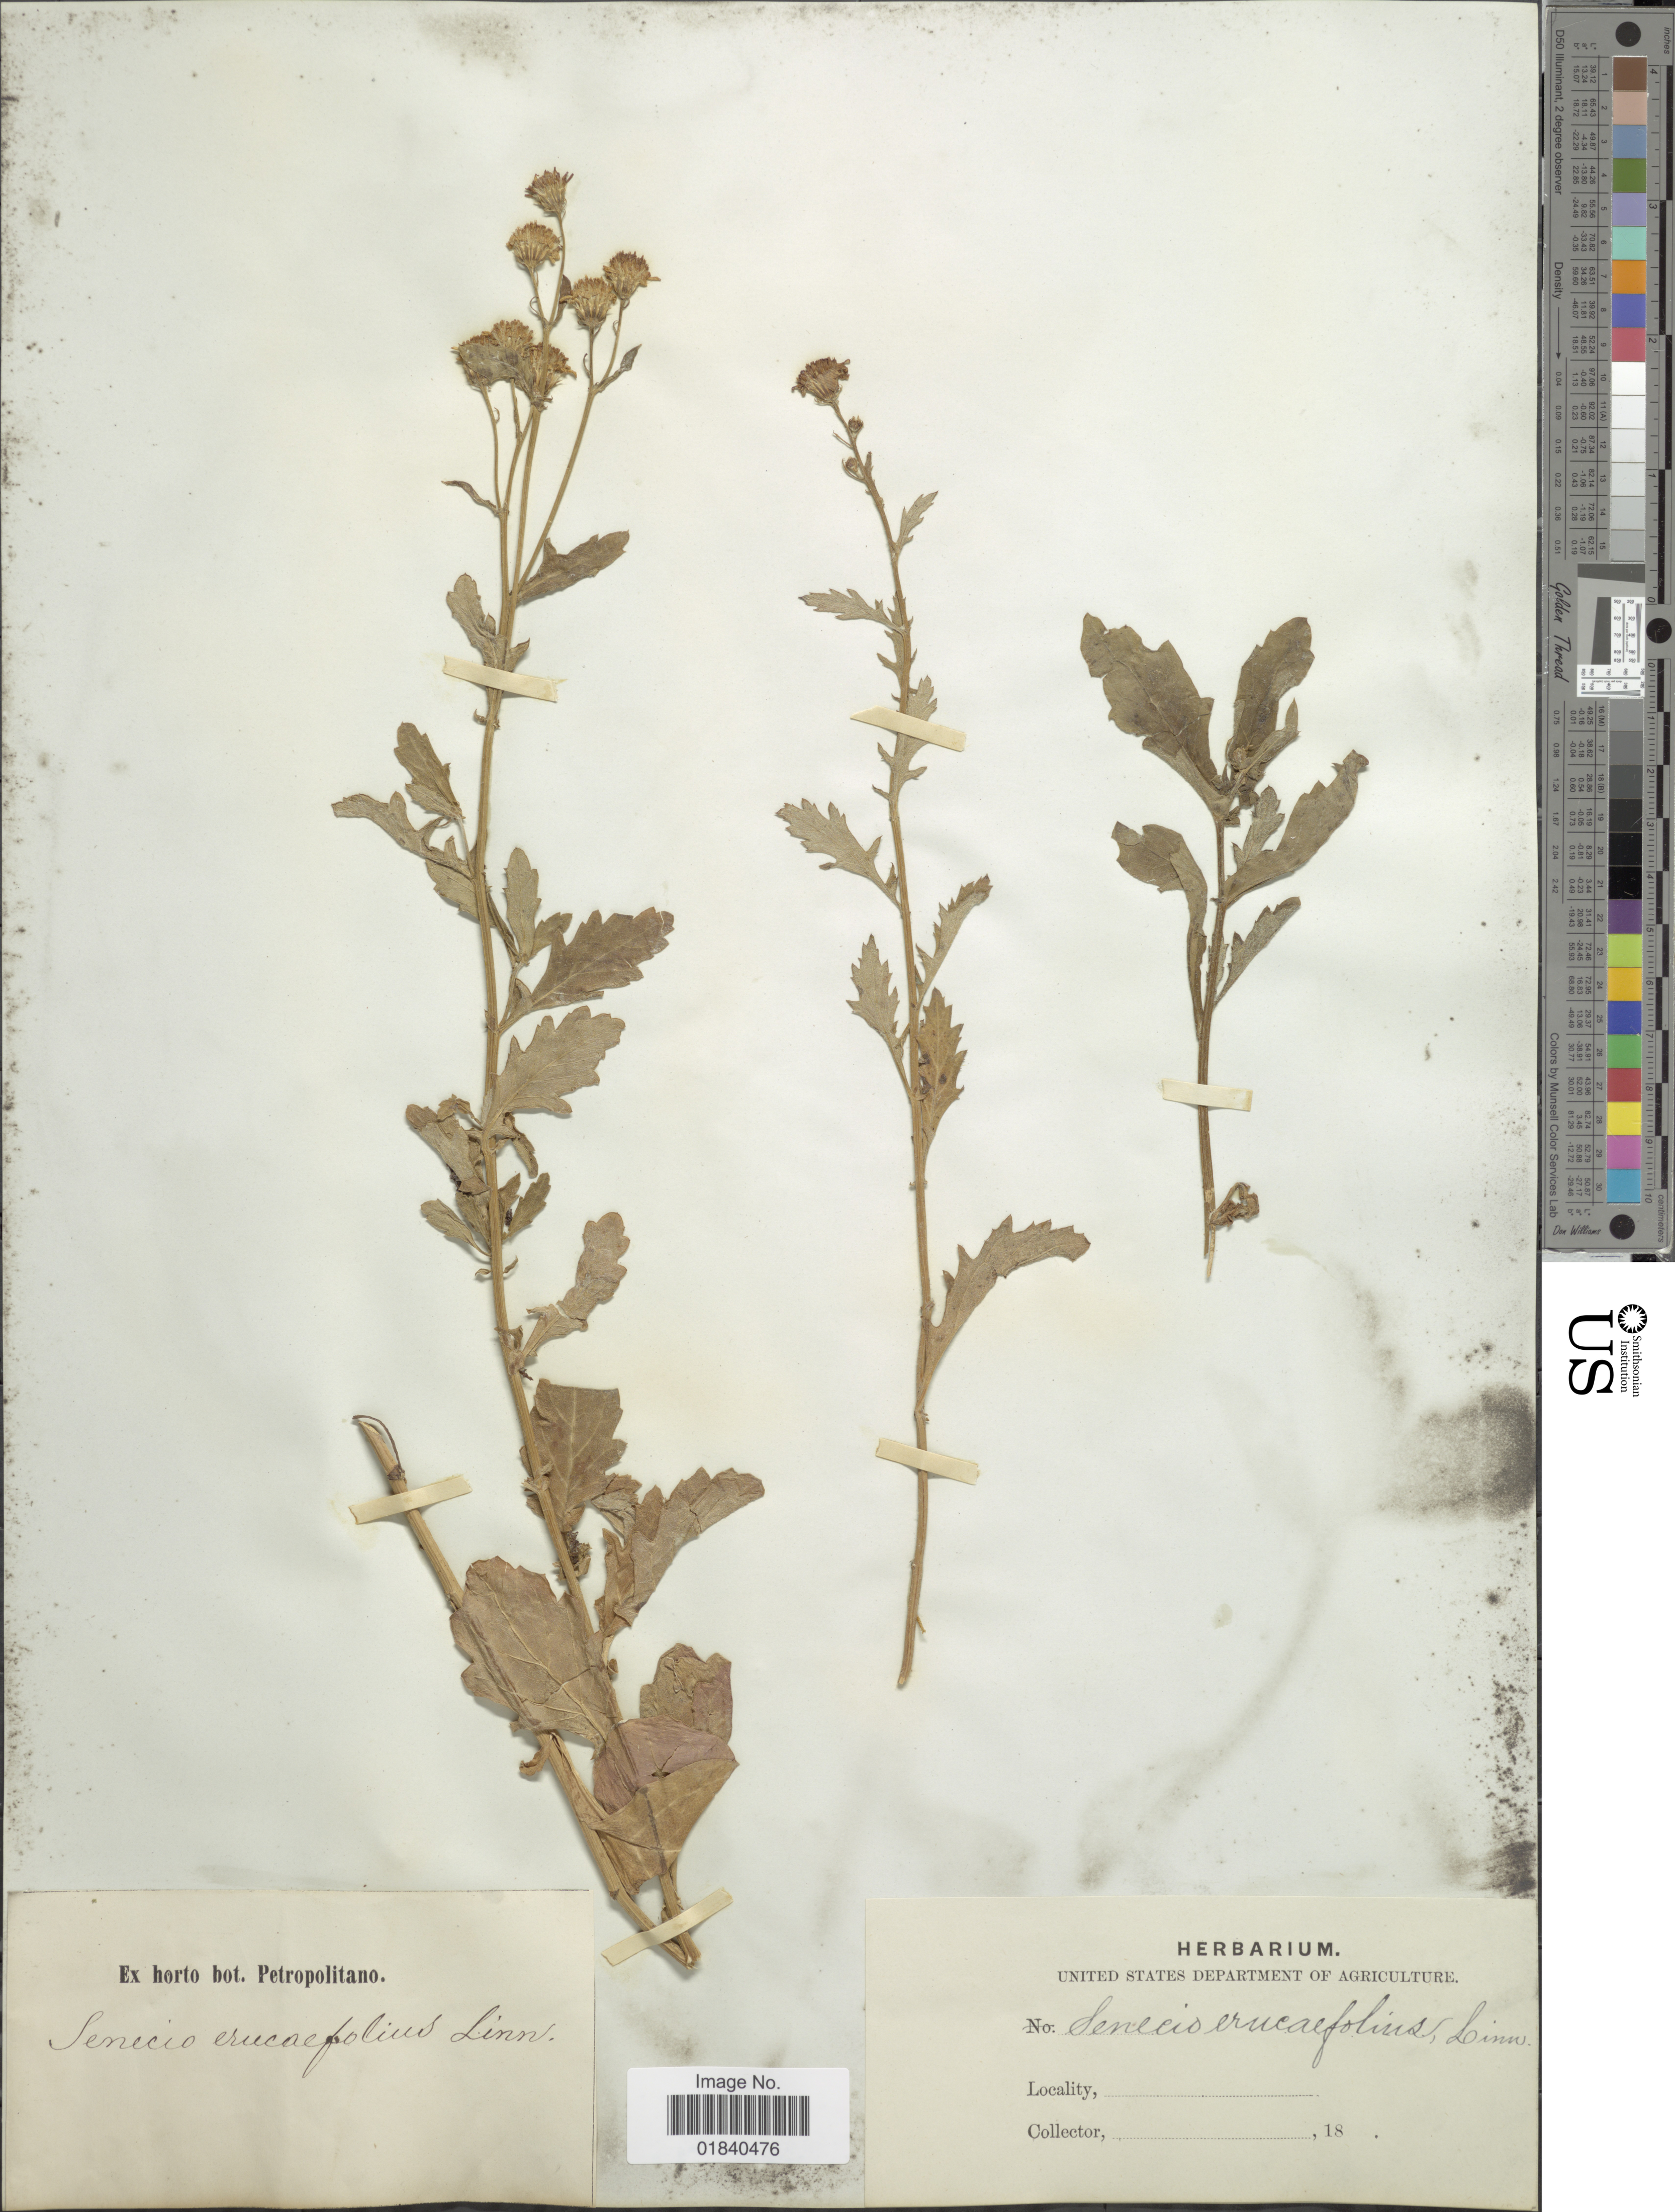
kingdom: Plantae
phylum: Tracheophyta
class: Magnoliopsida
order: Asterales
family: Asteraceae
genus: Jacobaea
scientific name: Jacobaea erucifolia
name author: (L.) G. Gaertn. et al.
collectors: ex Horto Bot. Petropolitano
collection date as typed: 18